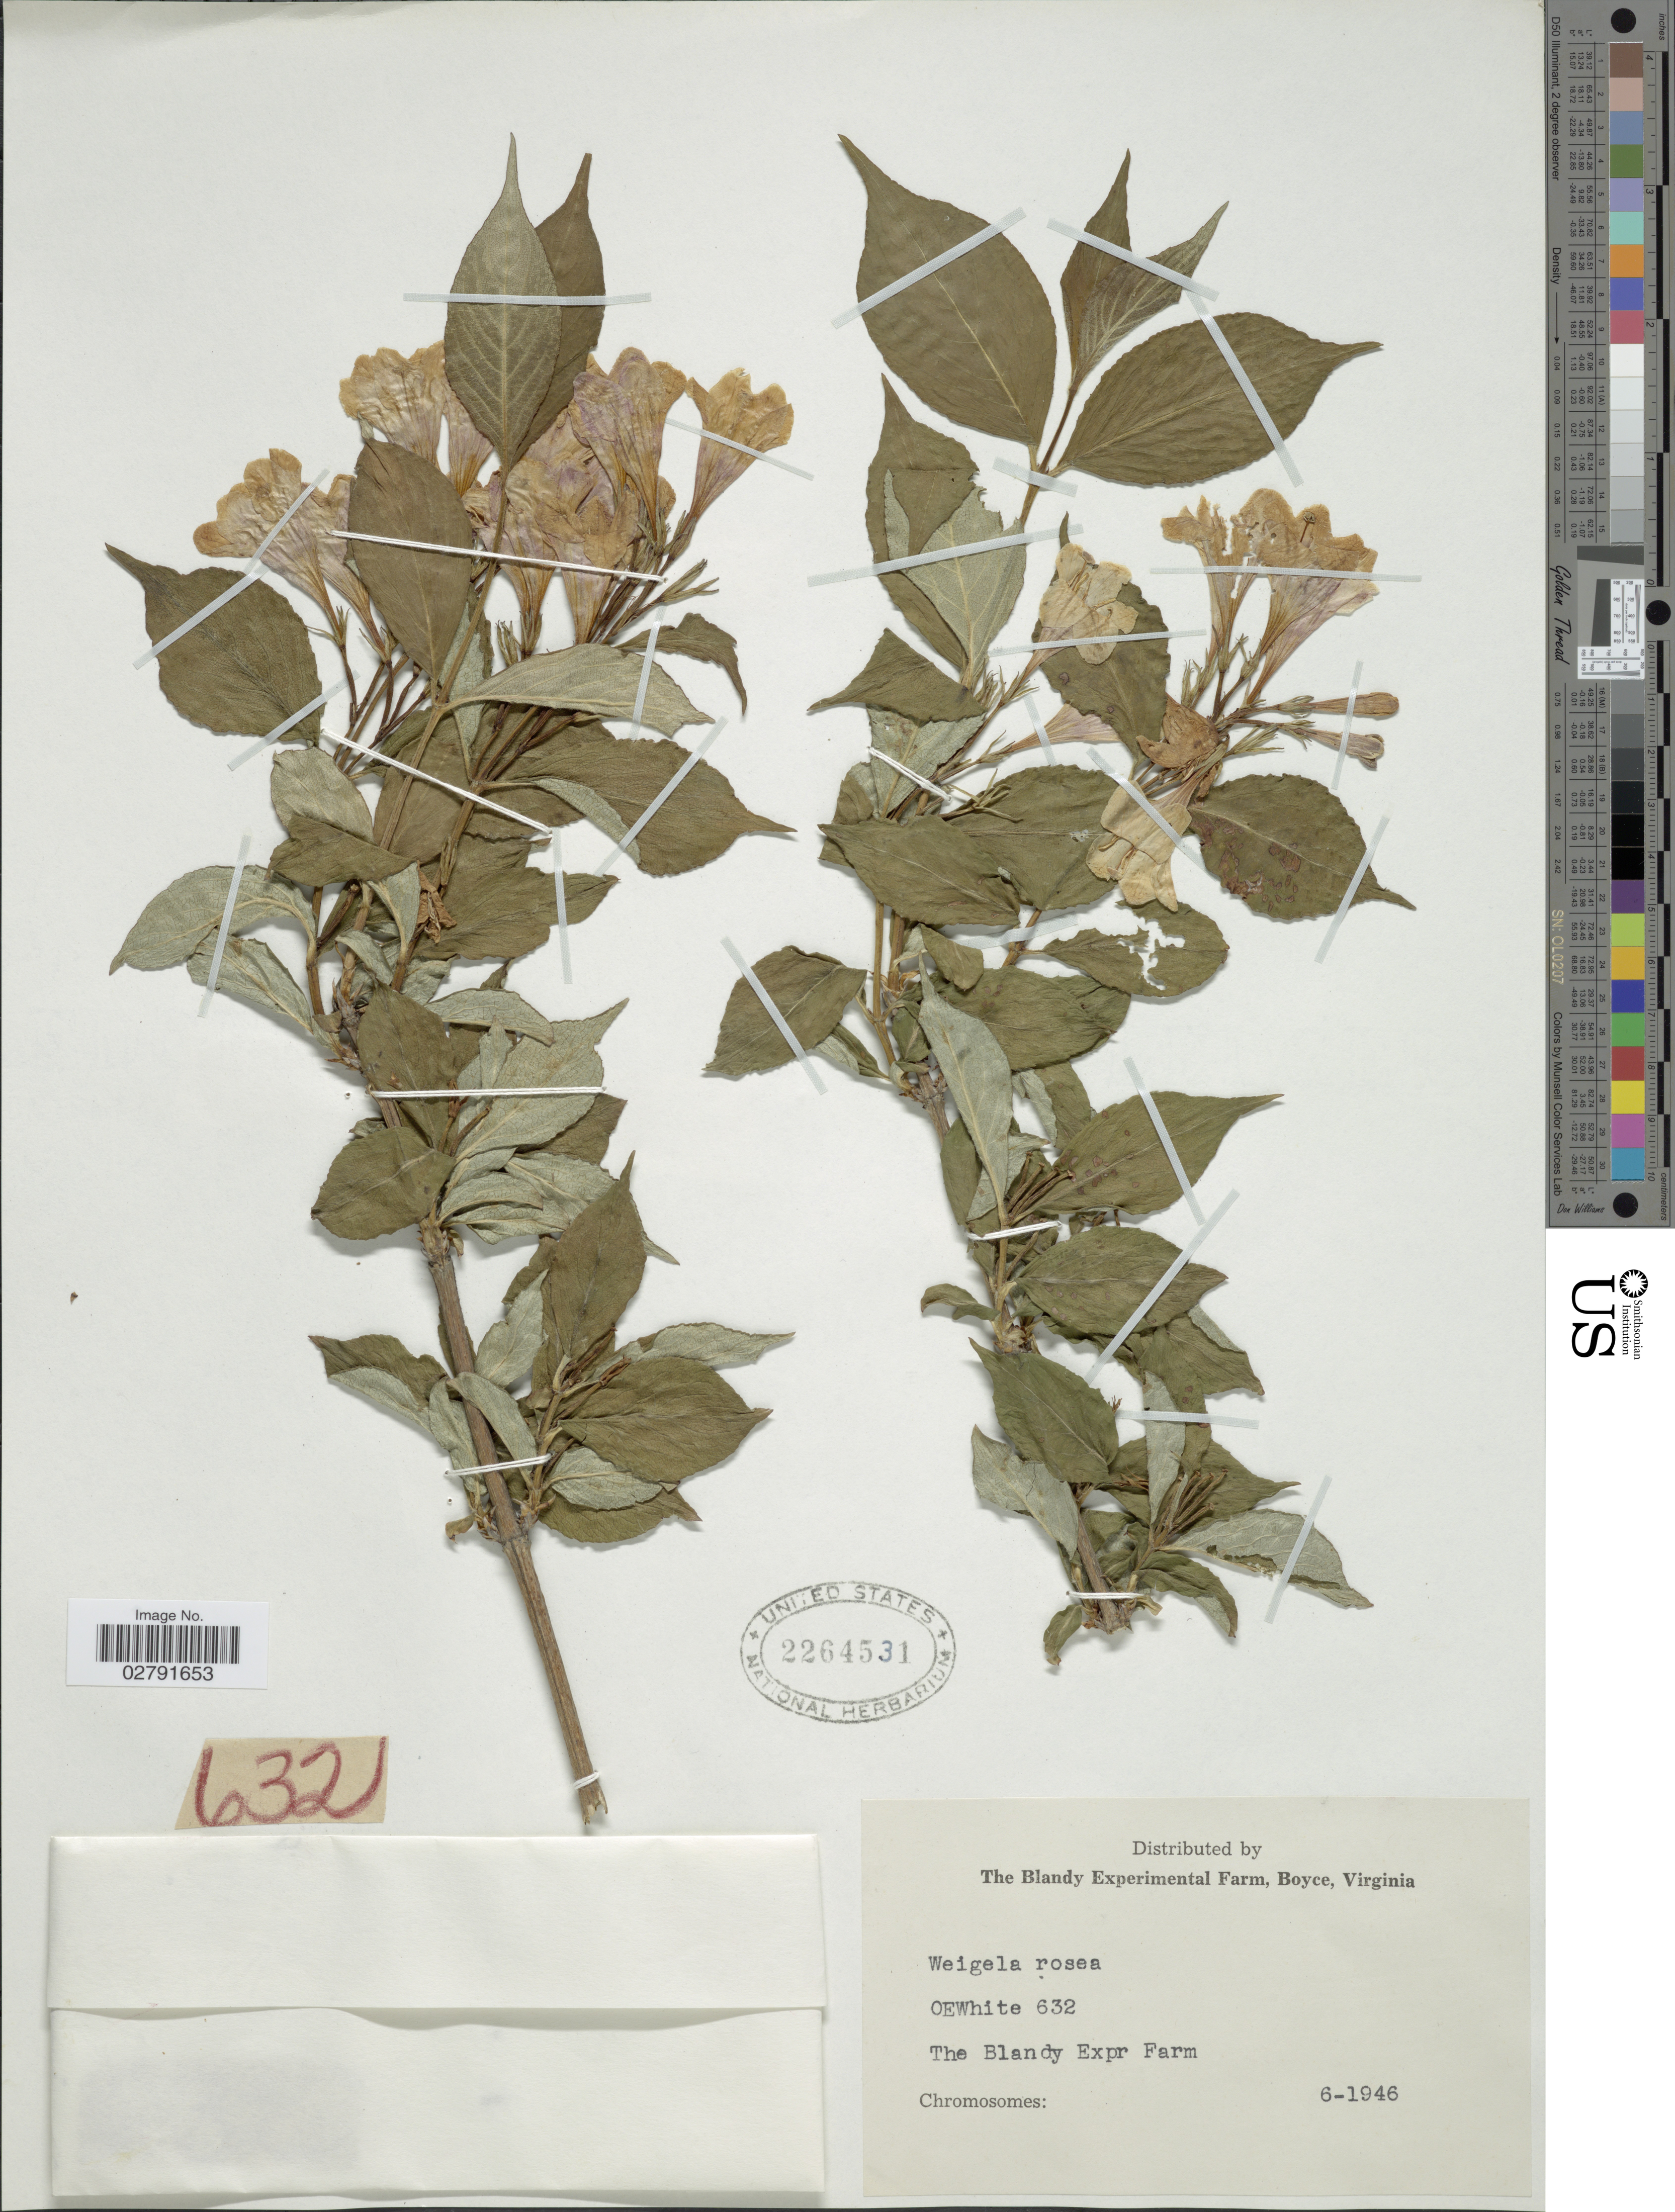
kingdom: Plantae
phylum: Tracheophyta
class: Magnoliopsida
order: Dipsacales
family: Caprifoliaceae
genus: Weigela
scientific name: Weigela roseum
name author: Steud.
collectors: O. E. White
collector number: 632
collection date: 1946-06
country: United States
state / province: Virginia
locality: The Blandy Experimental Farm.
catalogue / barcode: US 2264531